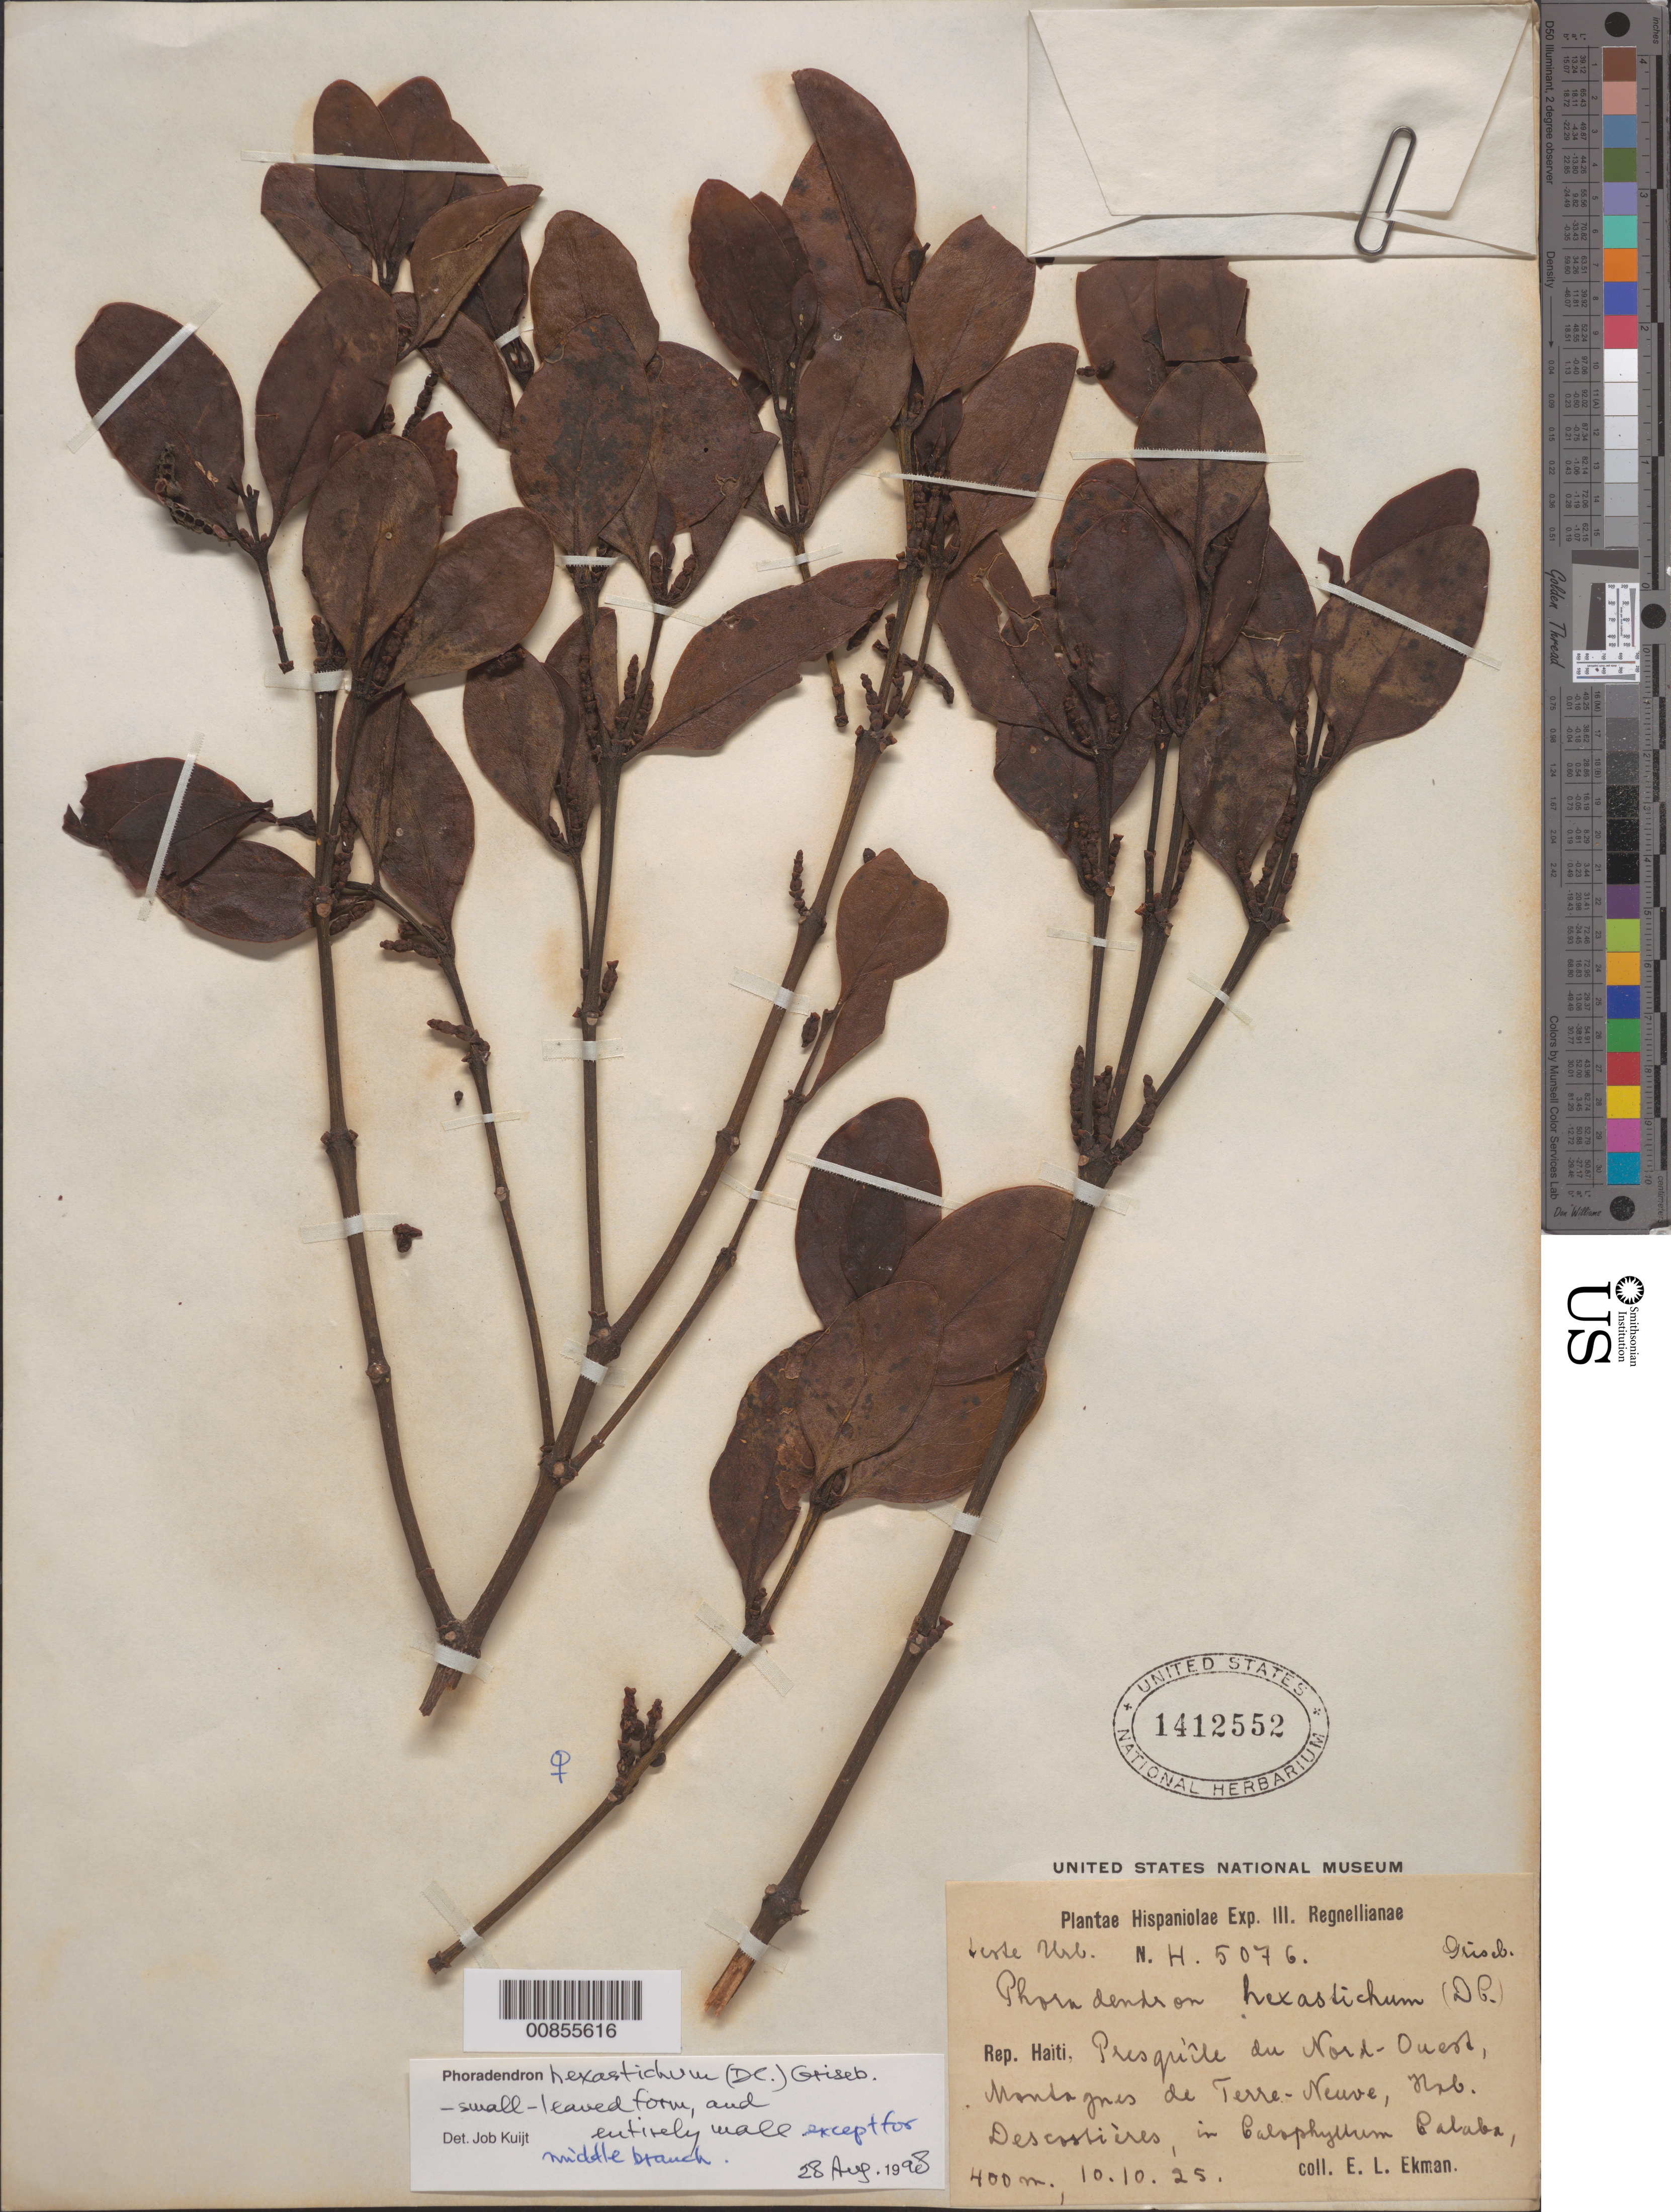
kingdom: Plantae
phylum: Tracheophyta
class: Magnoliopsida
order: Santalales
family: Viscaceae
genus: Phoradendron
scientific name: Phoradendron hexastichum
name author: (DC.) Griseb.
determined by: Kuijt, Job, (CANADA)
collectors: E. L. Ekman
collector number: H 5076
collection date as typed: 10 Oct 1925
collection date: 1925-10-10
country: Haiti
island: Hispaniola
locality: Presqu'île du Nord-Ouest, Montagnes de Terre-Neuve, Hab. Descostières.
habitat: In Calophyllum calaba.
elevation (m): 400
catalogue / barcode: US 1412552